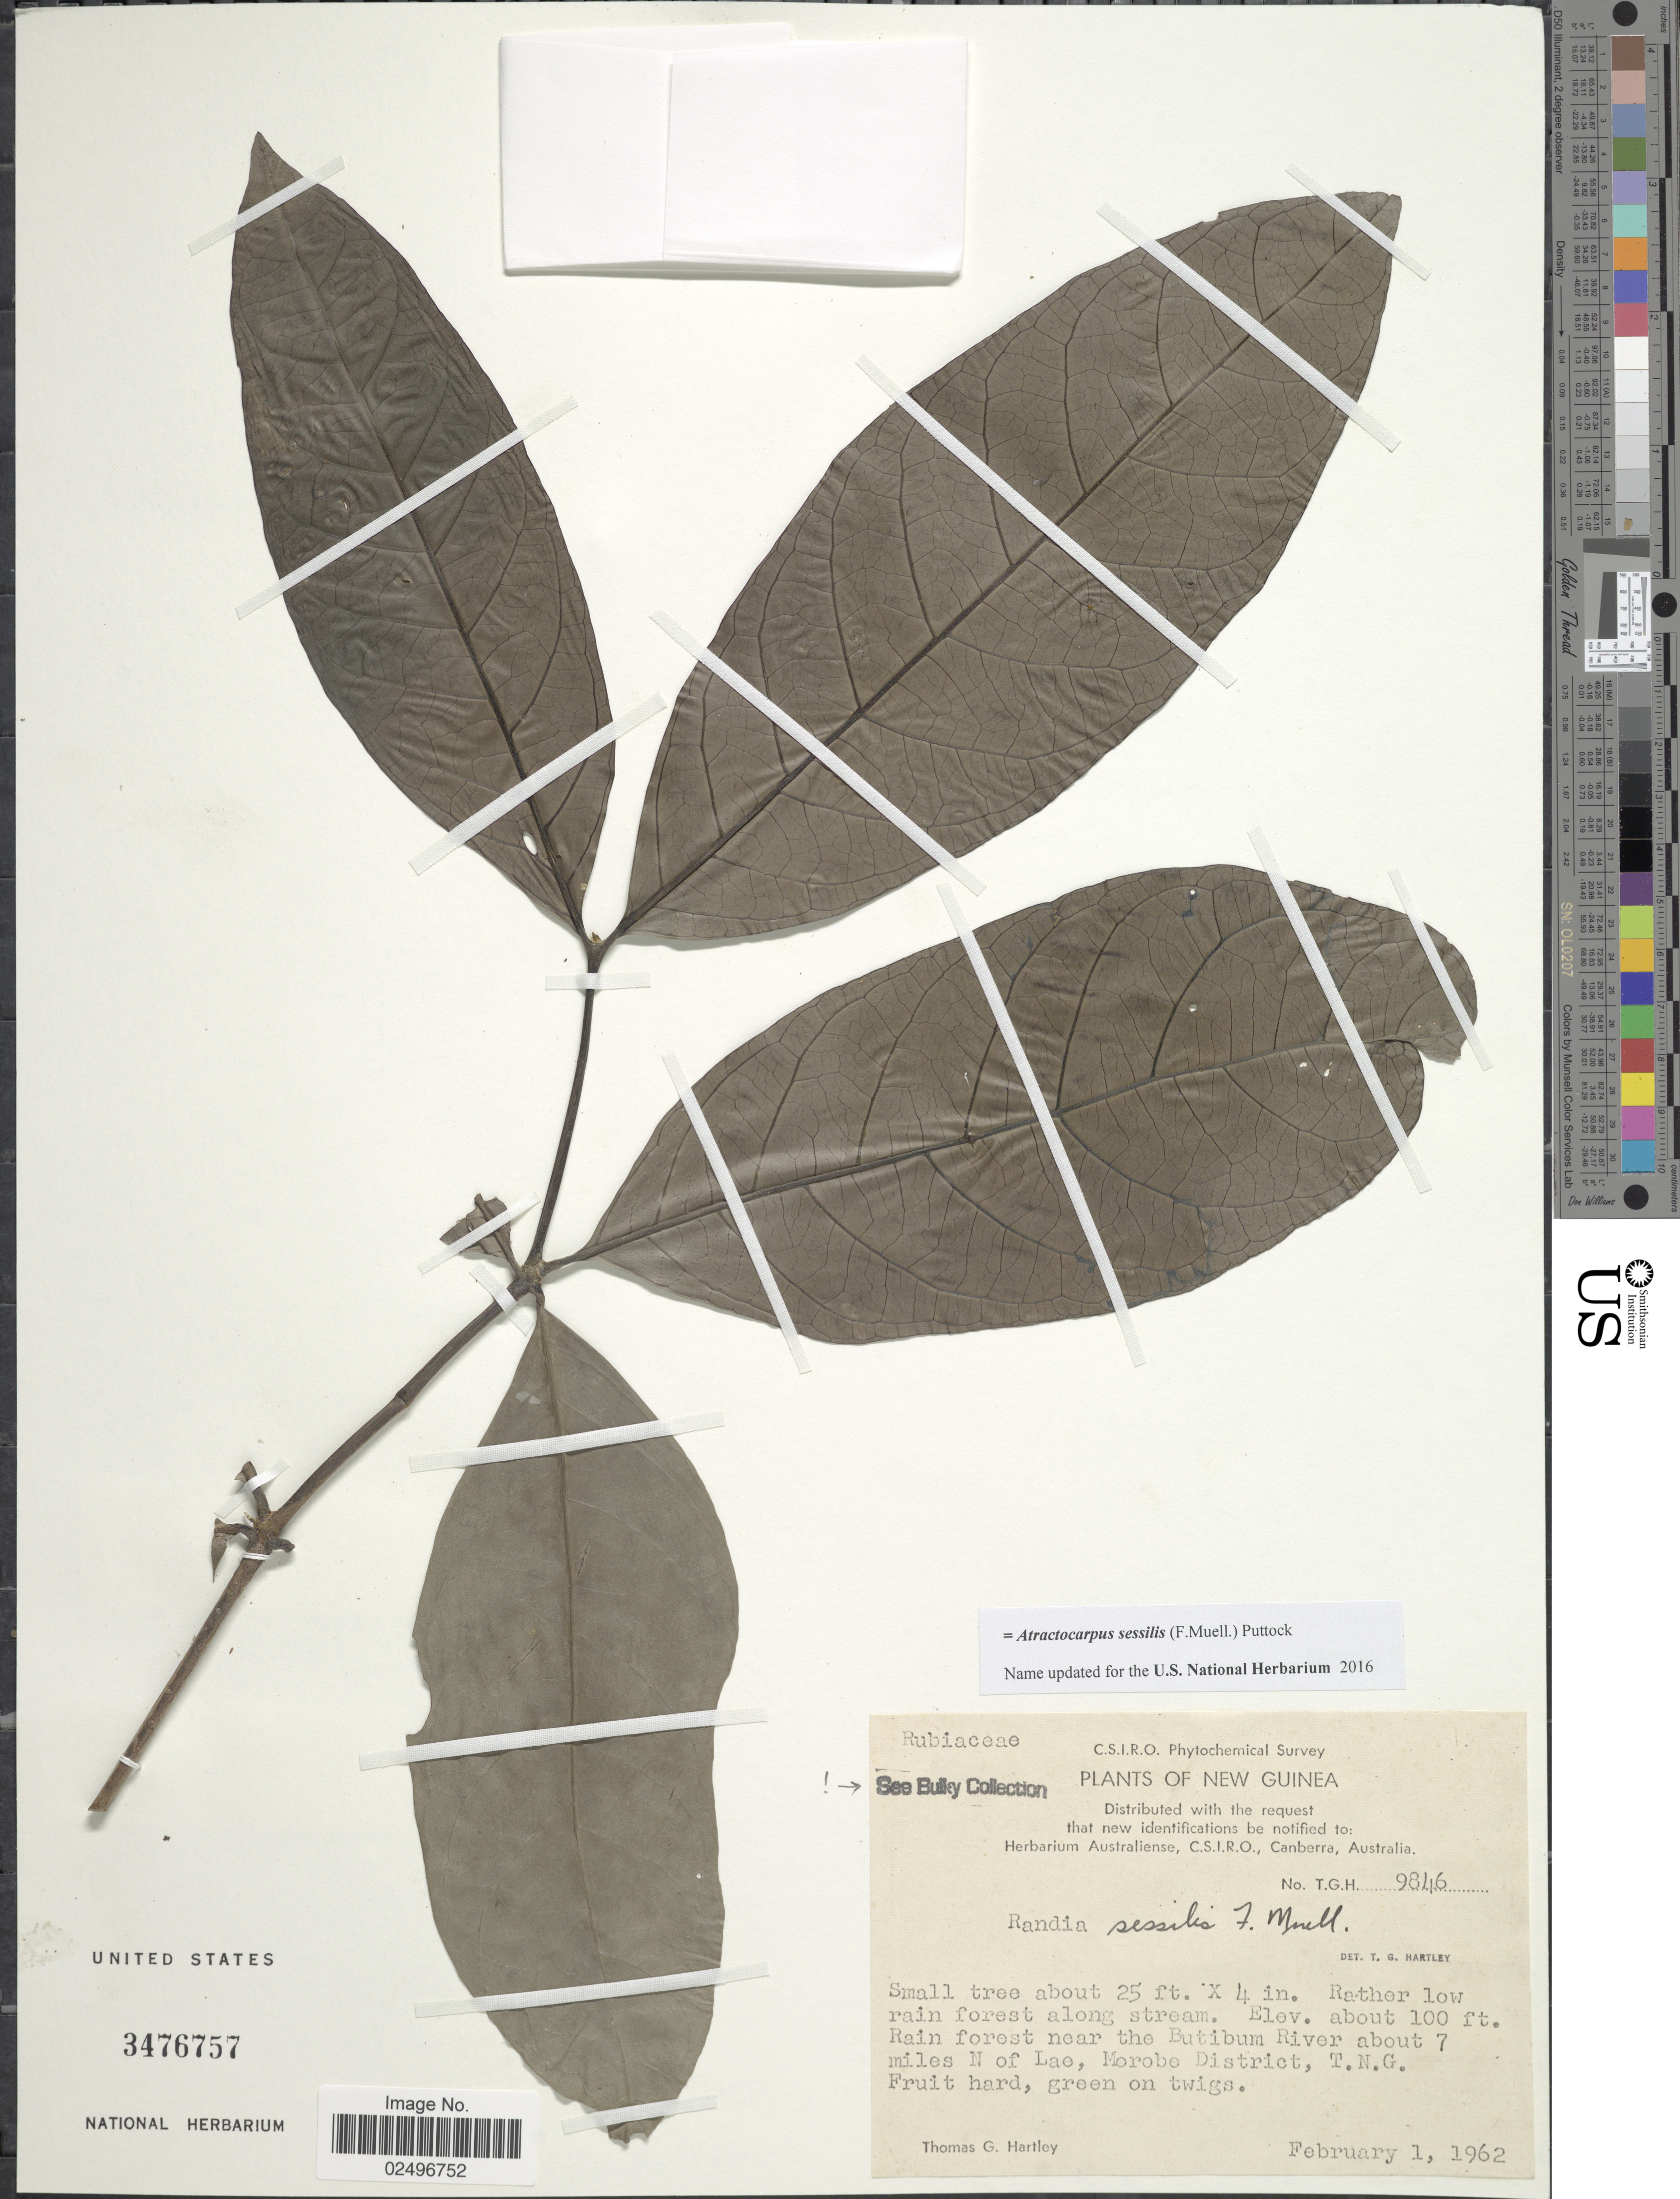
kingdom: Plantae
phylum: Tracheophyta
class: Magnoliopsida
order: Gentianales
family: Rubiaceae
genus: Atractocarpus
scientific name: Atractocarpus sessilis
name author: (F. Muell.) Puttock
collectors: T. G. Hartley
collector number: T.G.H. 9846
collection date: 1962-02-01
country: Papua New Guinea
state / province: Morobe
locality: New Guinea. Rain forest near the Butibum River about 7 miles N of Lae, T.N.G.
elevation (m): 30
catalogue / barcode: US 3476757